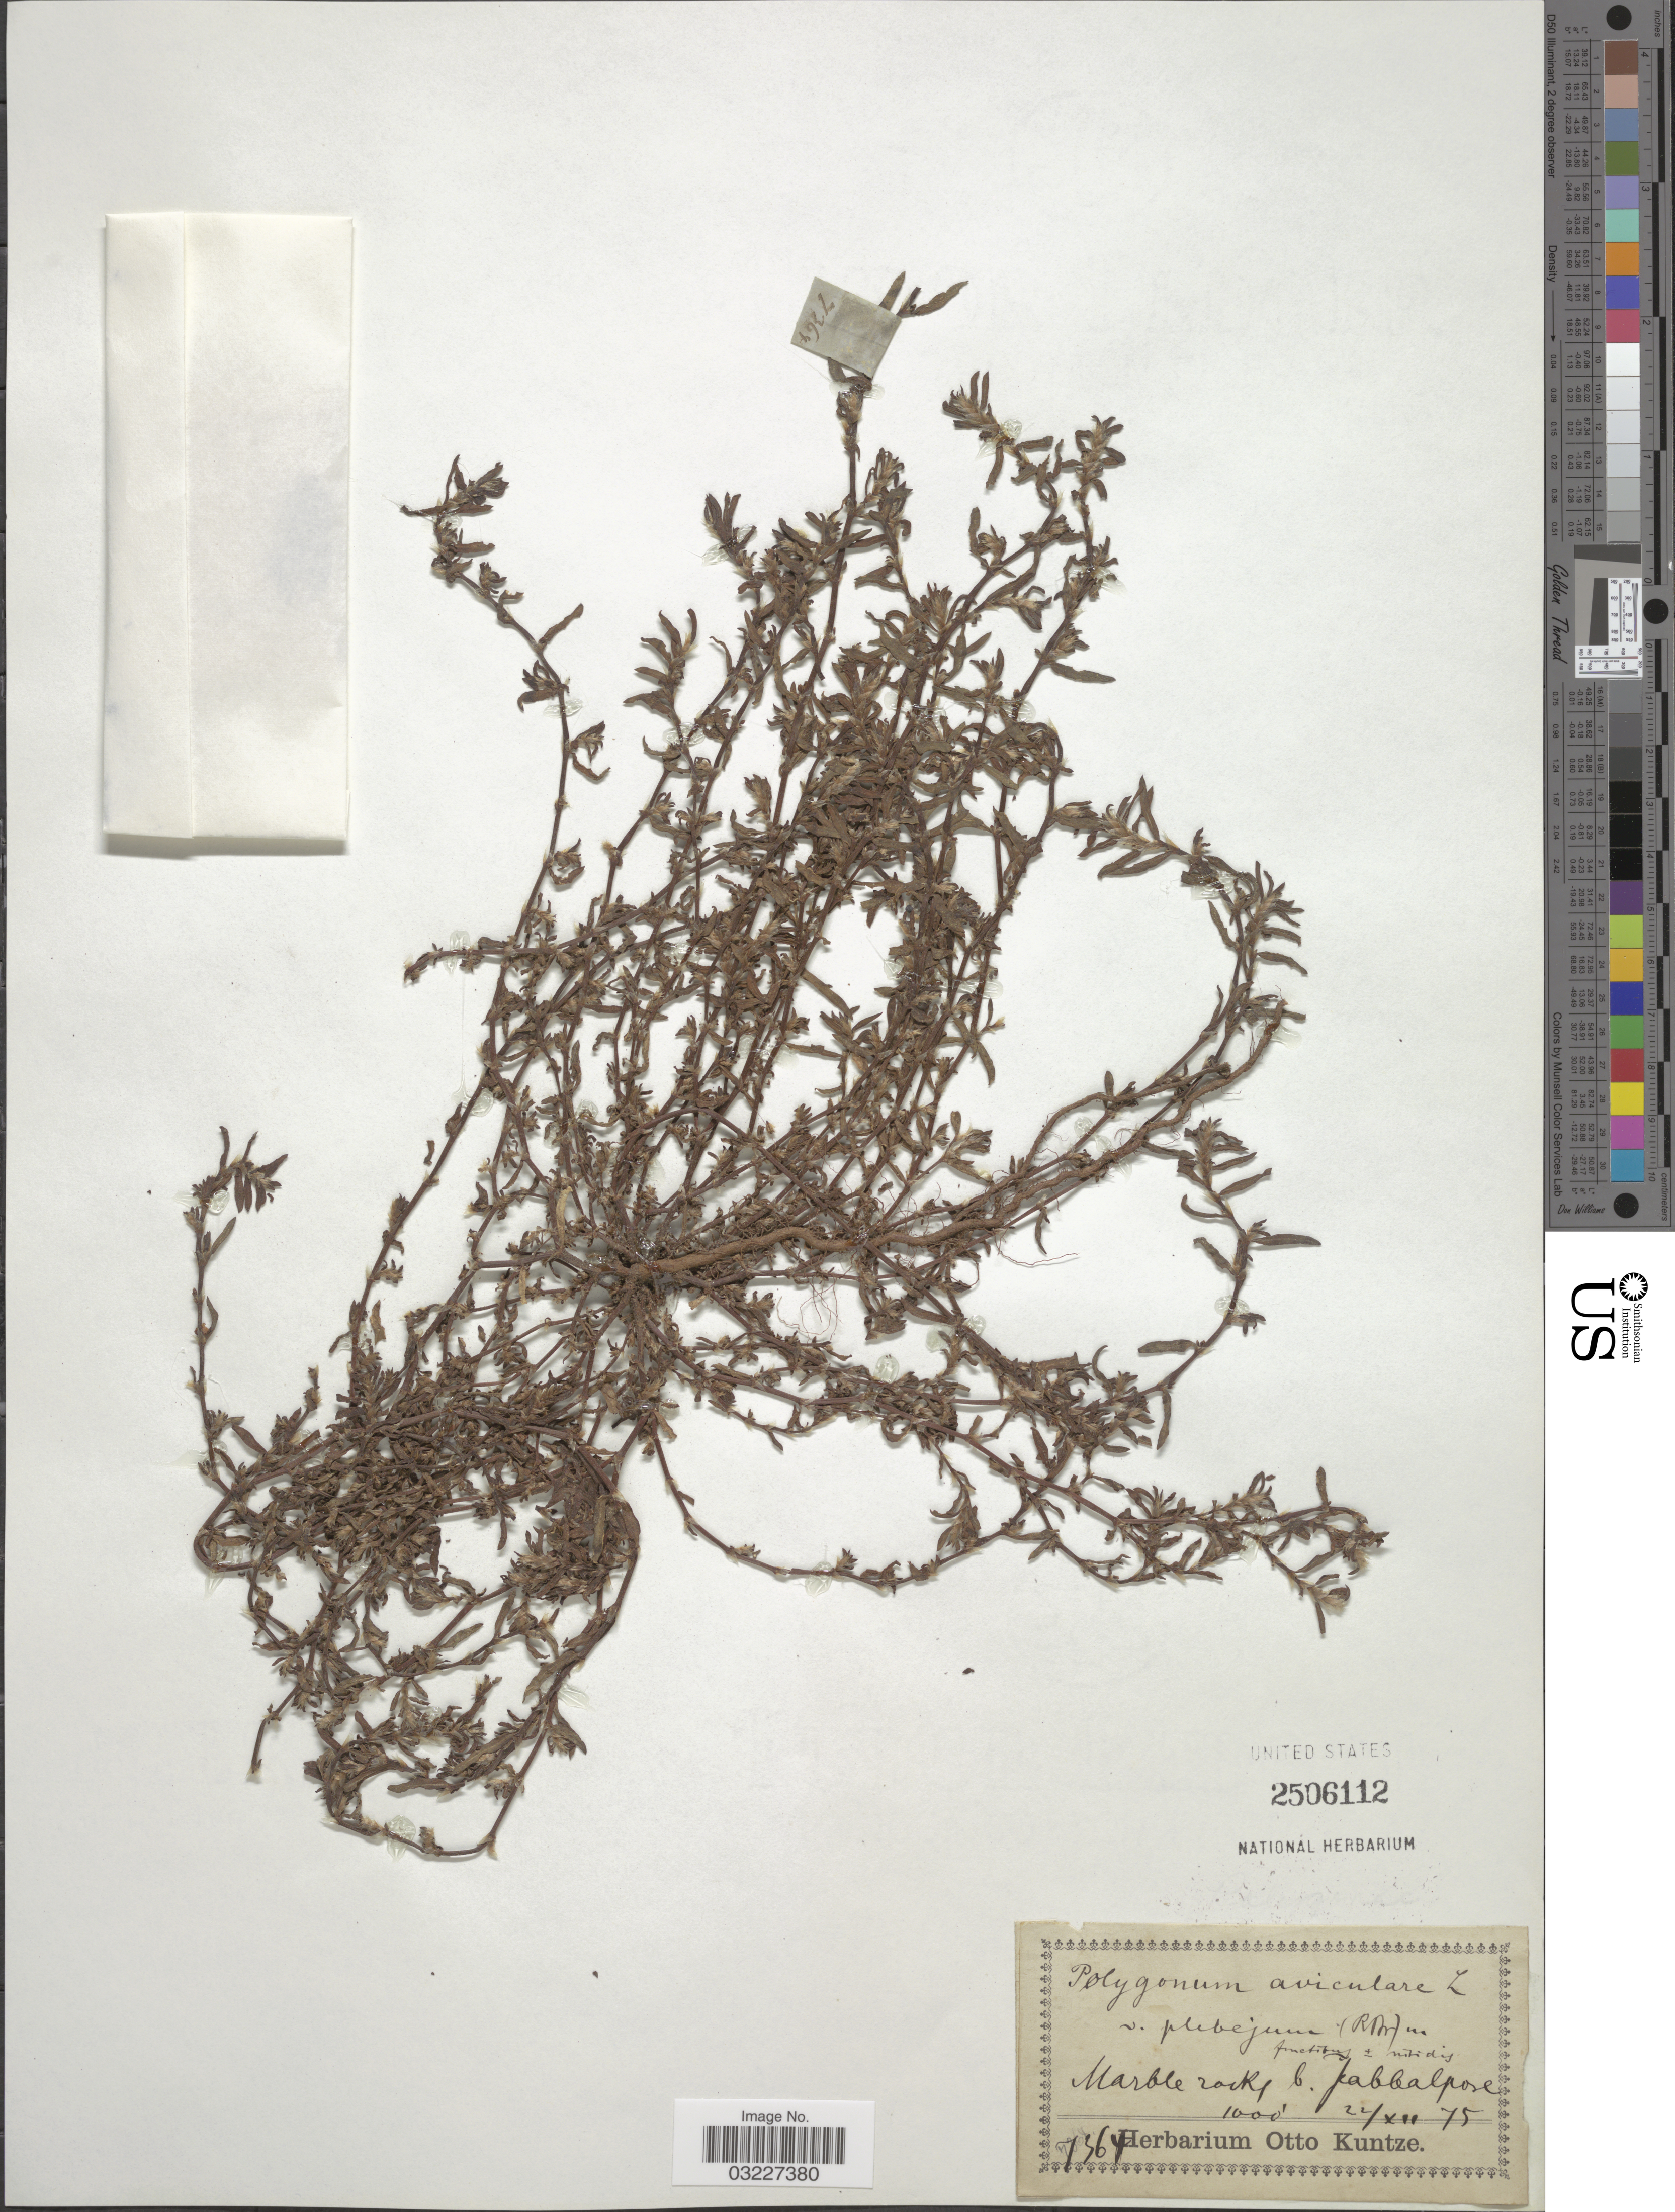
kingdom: Plantae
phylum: Tracheophyta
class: Magnoliopsida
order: Caryophyllales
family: Polygonaceae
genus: Polygonum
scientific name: Polygonum aviculare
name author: L.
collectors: ex herb. Otto Kuntze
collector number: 7364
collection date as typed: Transcribed d/m/y: 22/12/75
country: India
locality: Marble rocks b. Jabbalpore.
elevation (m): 305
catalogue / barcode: US 2506112